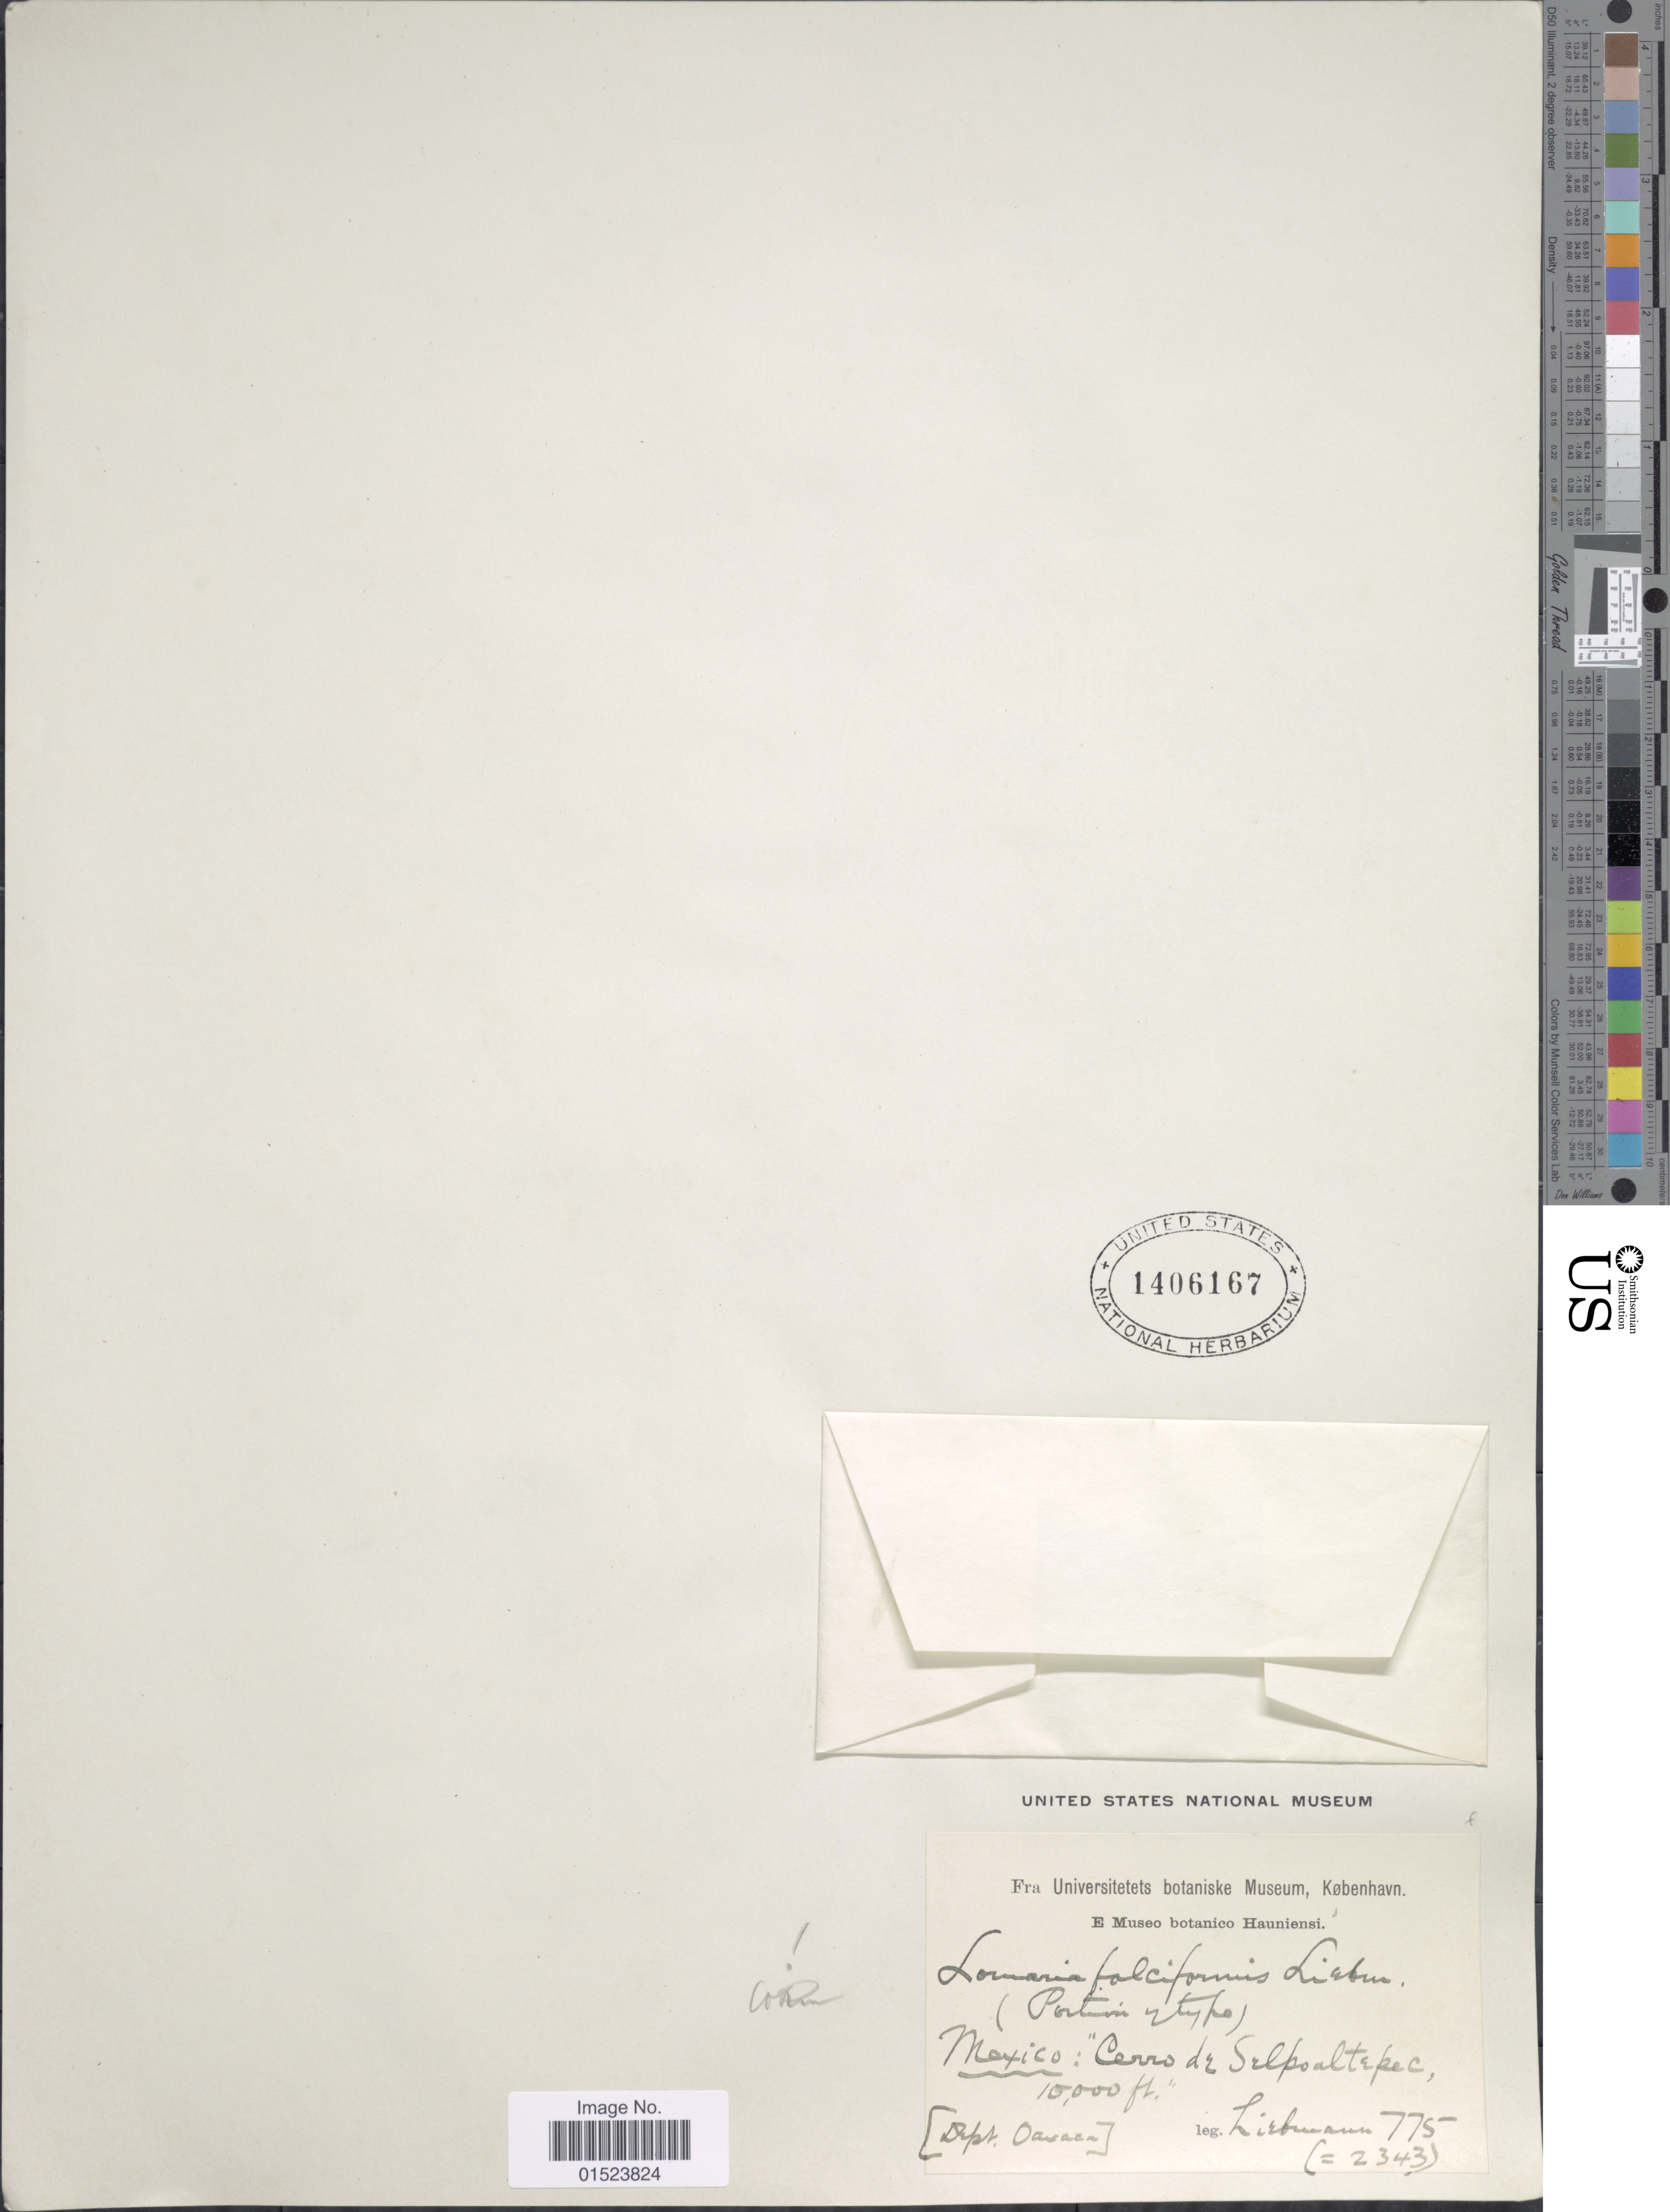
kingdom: Plantae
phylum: Tracheophyta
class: Polypodiopsida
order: Polypodiales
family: Blechnaceae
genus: Blechnum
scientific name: Blechnum falciforme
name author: (Liebm.) C. Chr.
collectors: Liebmann, --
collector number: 775/2343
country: Mexico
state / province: Oaxaca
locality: Cerro de Selpoaltepec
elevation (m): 3048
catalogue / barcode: US 1406167